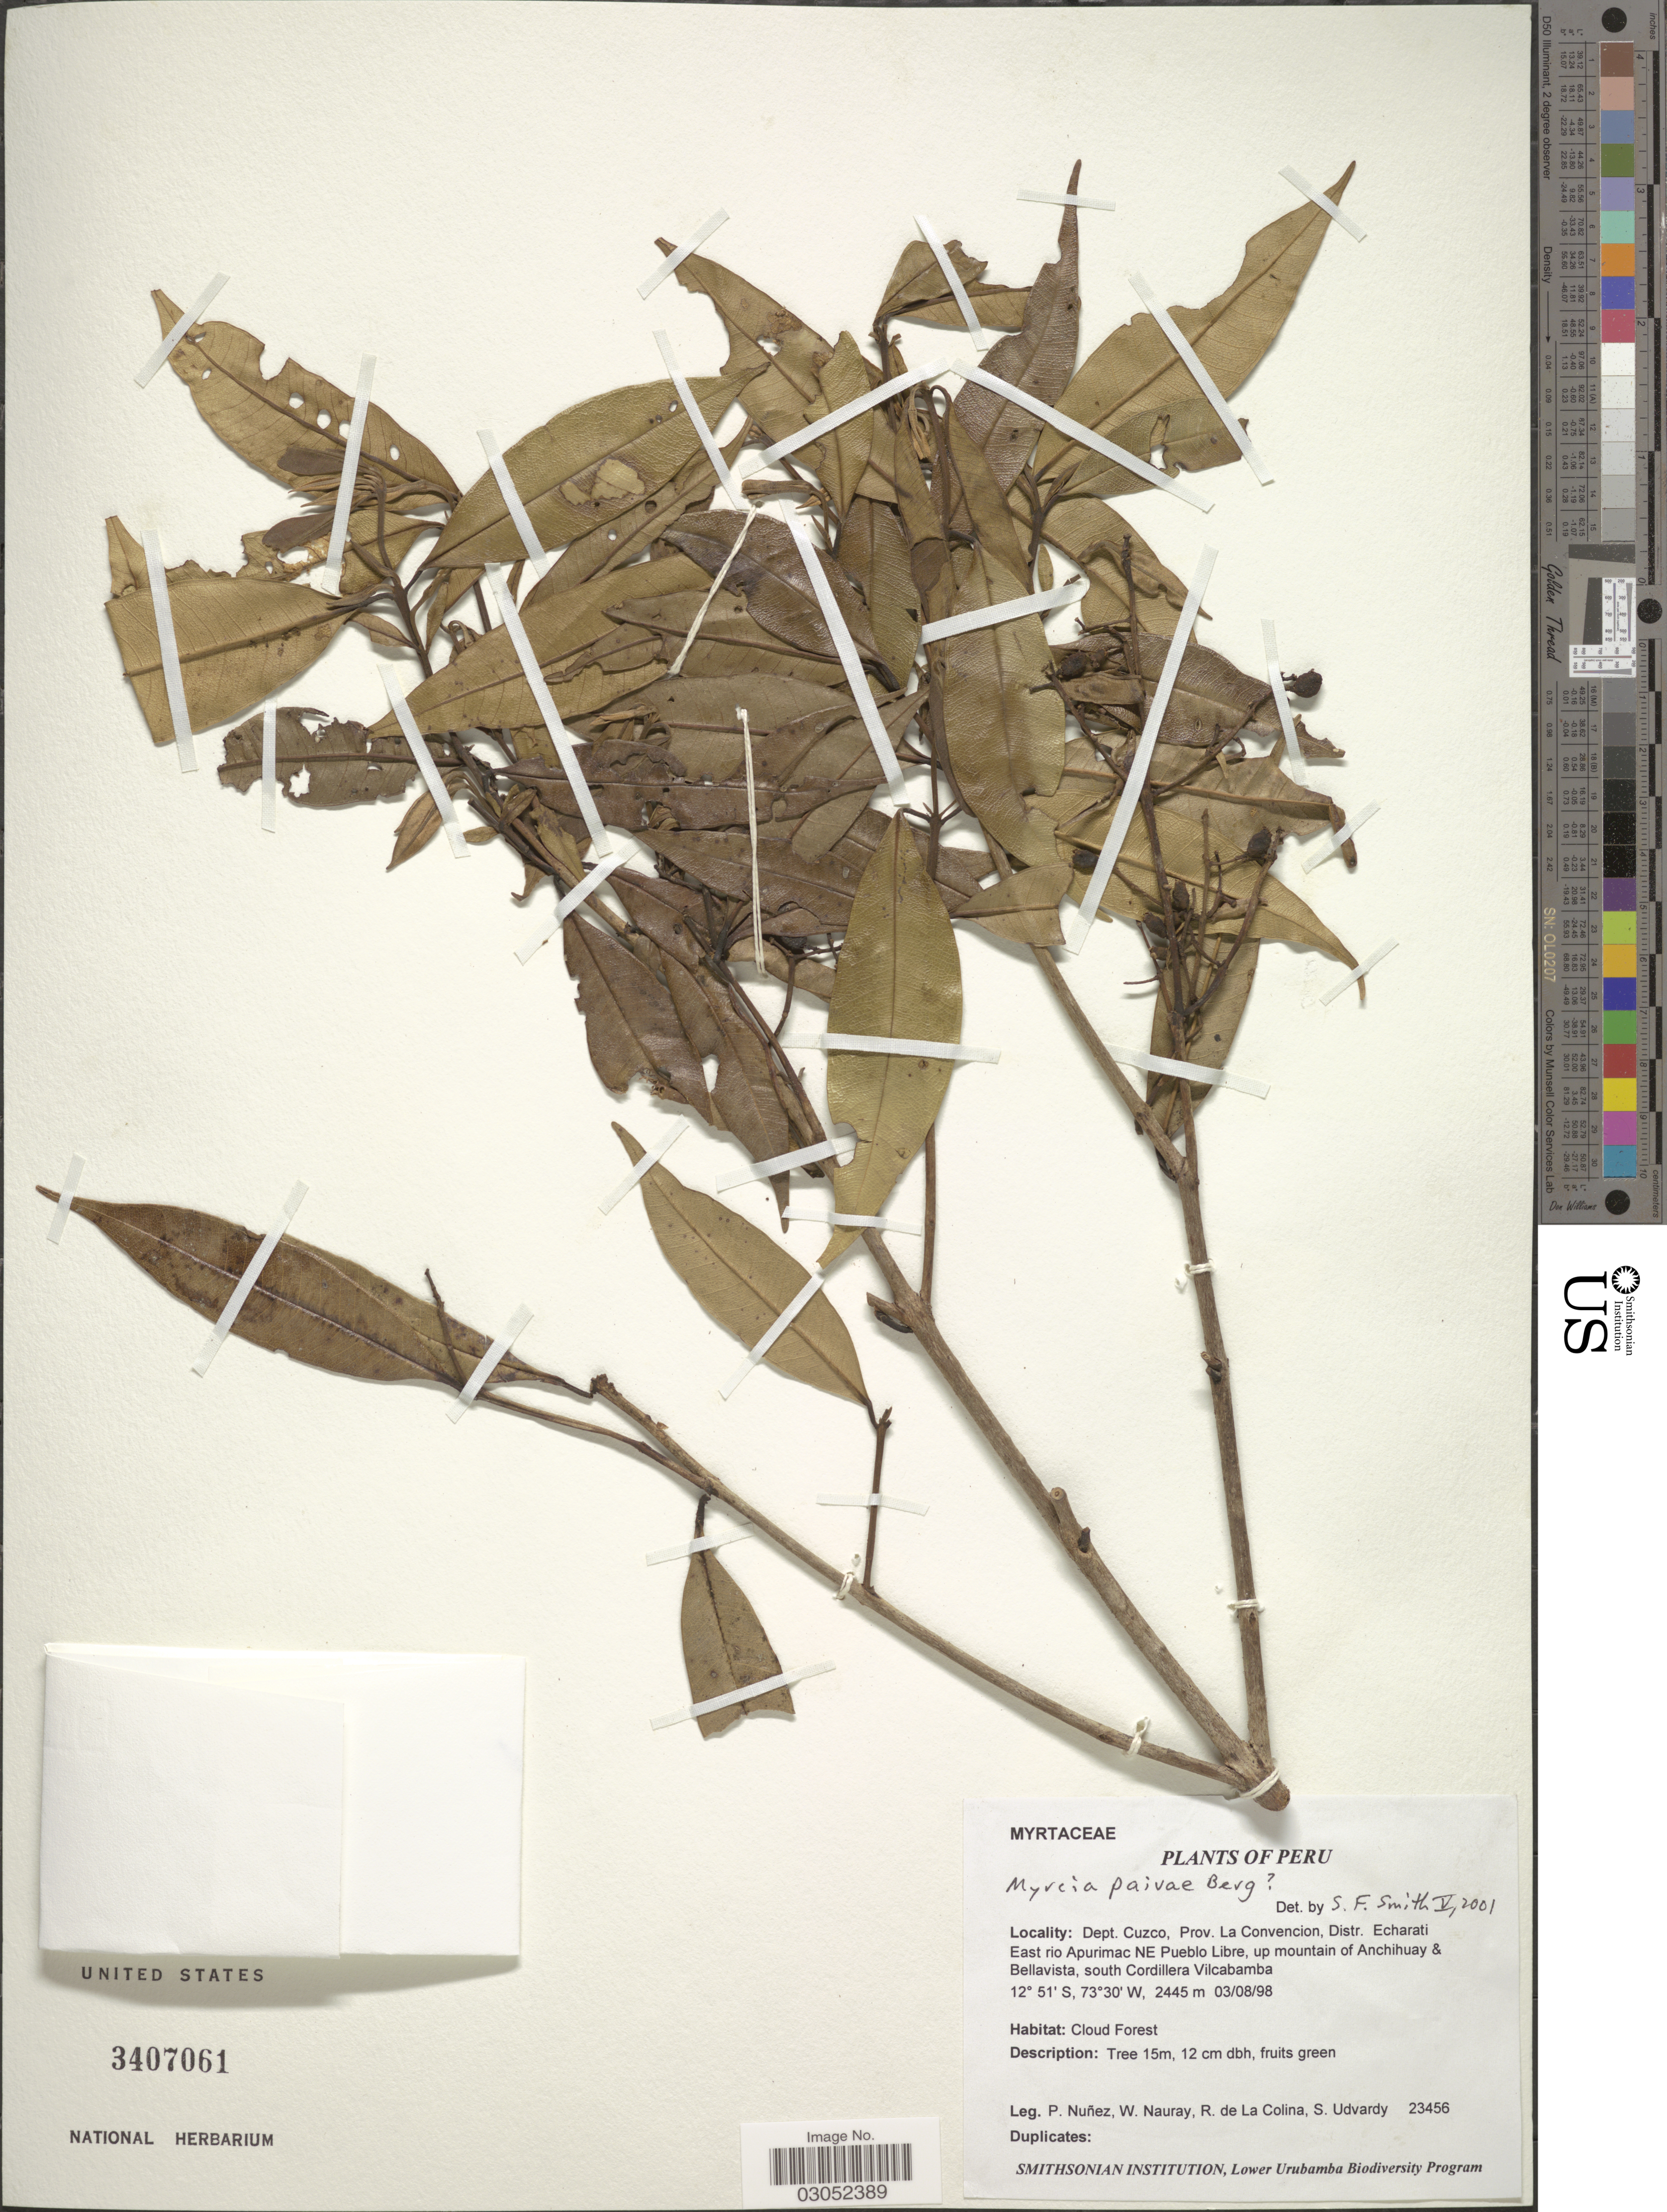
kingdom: Plantae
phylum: Tracheophyta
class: Magnoliopsida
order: Myrtales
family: Myrtaceae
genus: Myrcia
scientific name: Myrcia paivae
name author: O. Berg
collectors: P. Nuñez V., W. Nauray, R. Colina & S. Udvardy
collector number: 23456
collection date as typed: Transcribed d/m/y: 3/8/98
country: Peru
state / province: Cusco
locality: Dept. Cuzco, Prov. La Convencion, Distr. Echarati East rio Apurimac NE Pueblo Libre, up mountain of Anchihuay & Bellavista, south Cordillera Vilcabamba.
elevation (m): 2445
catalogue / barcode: US 3407061